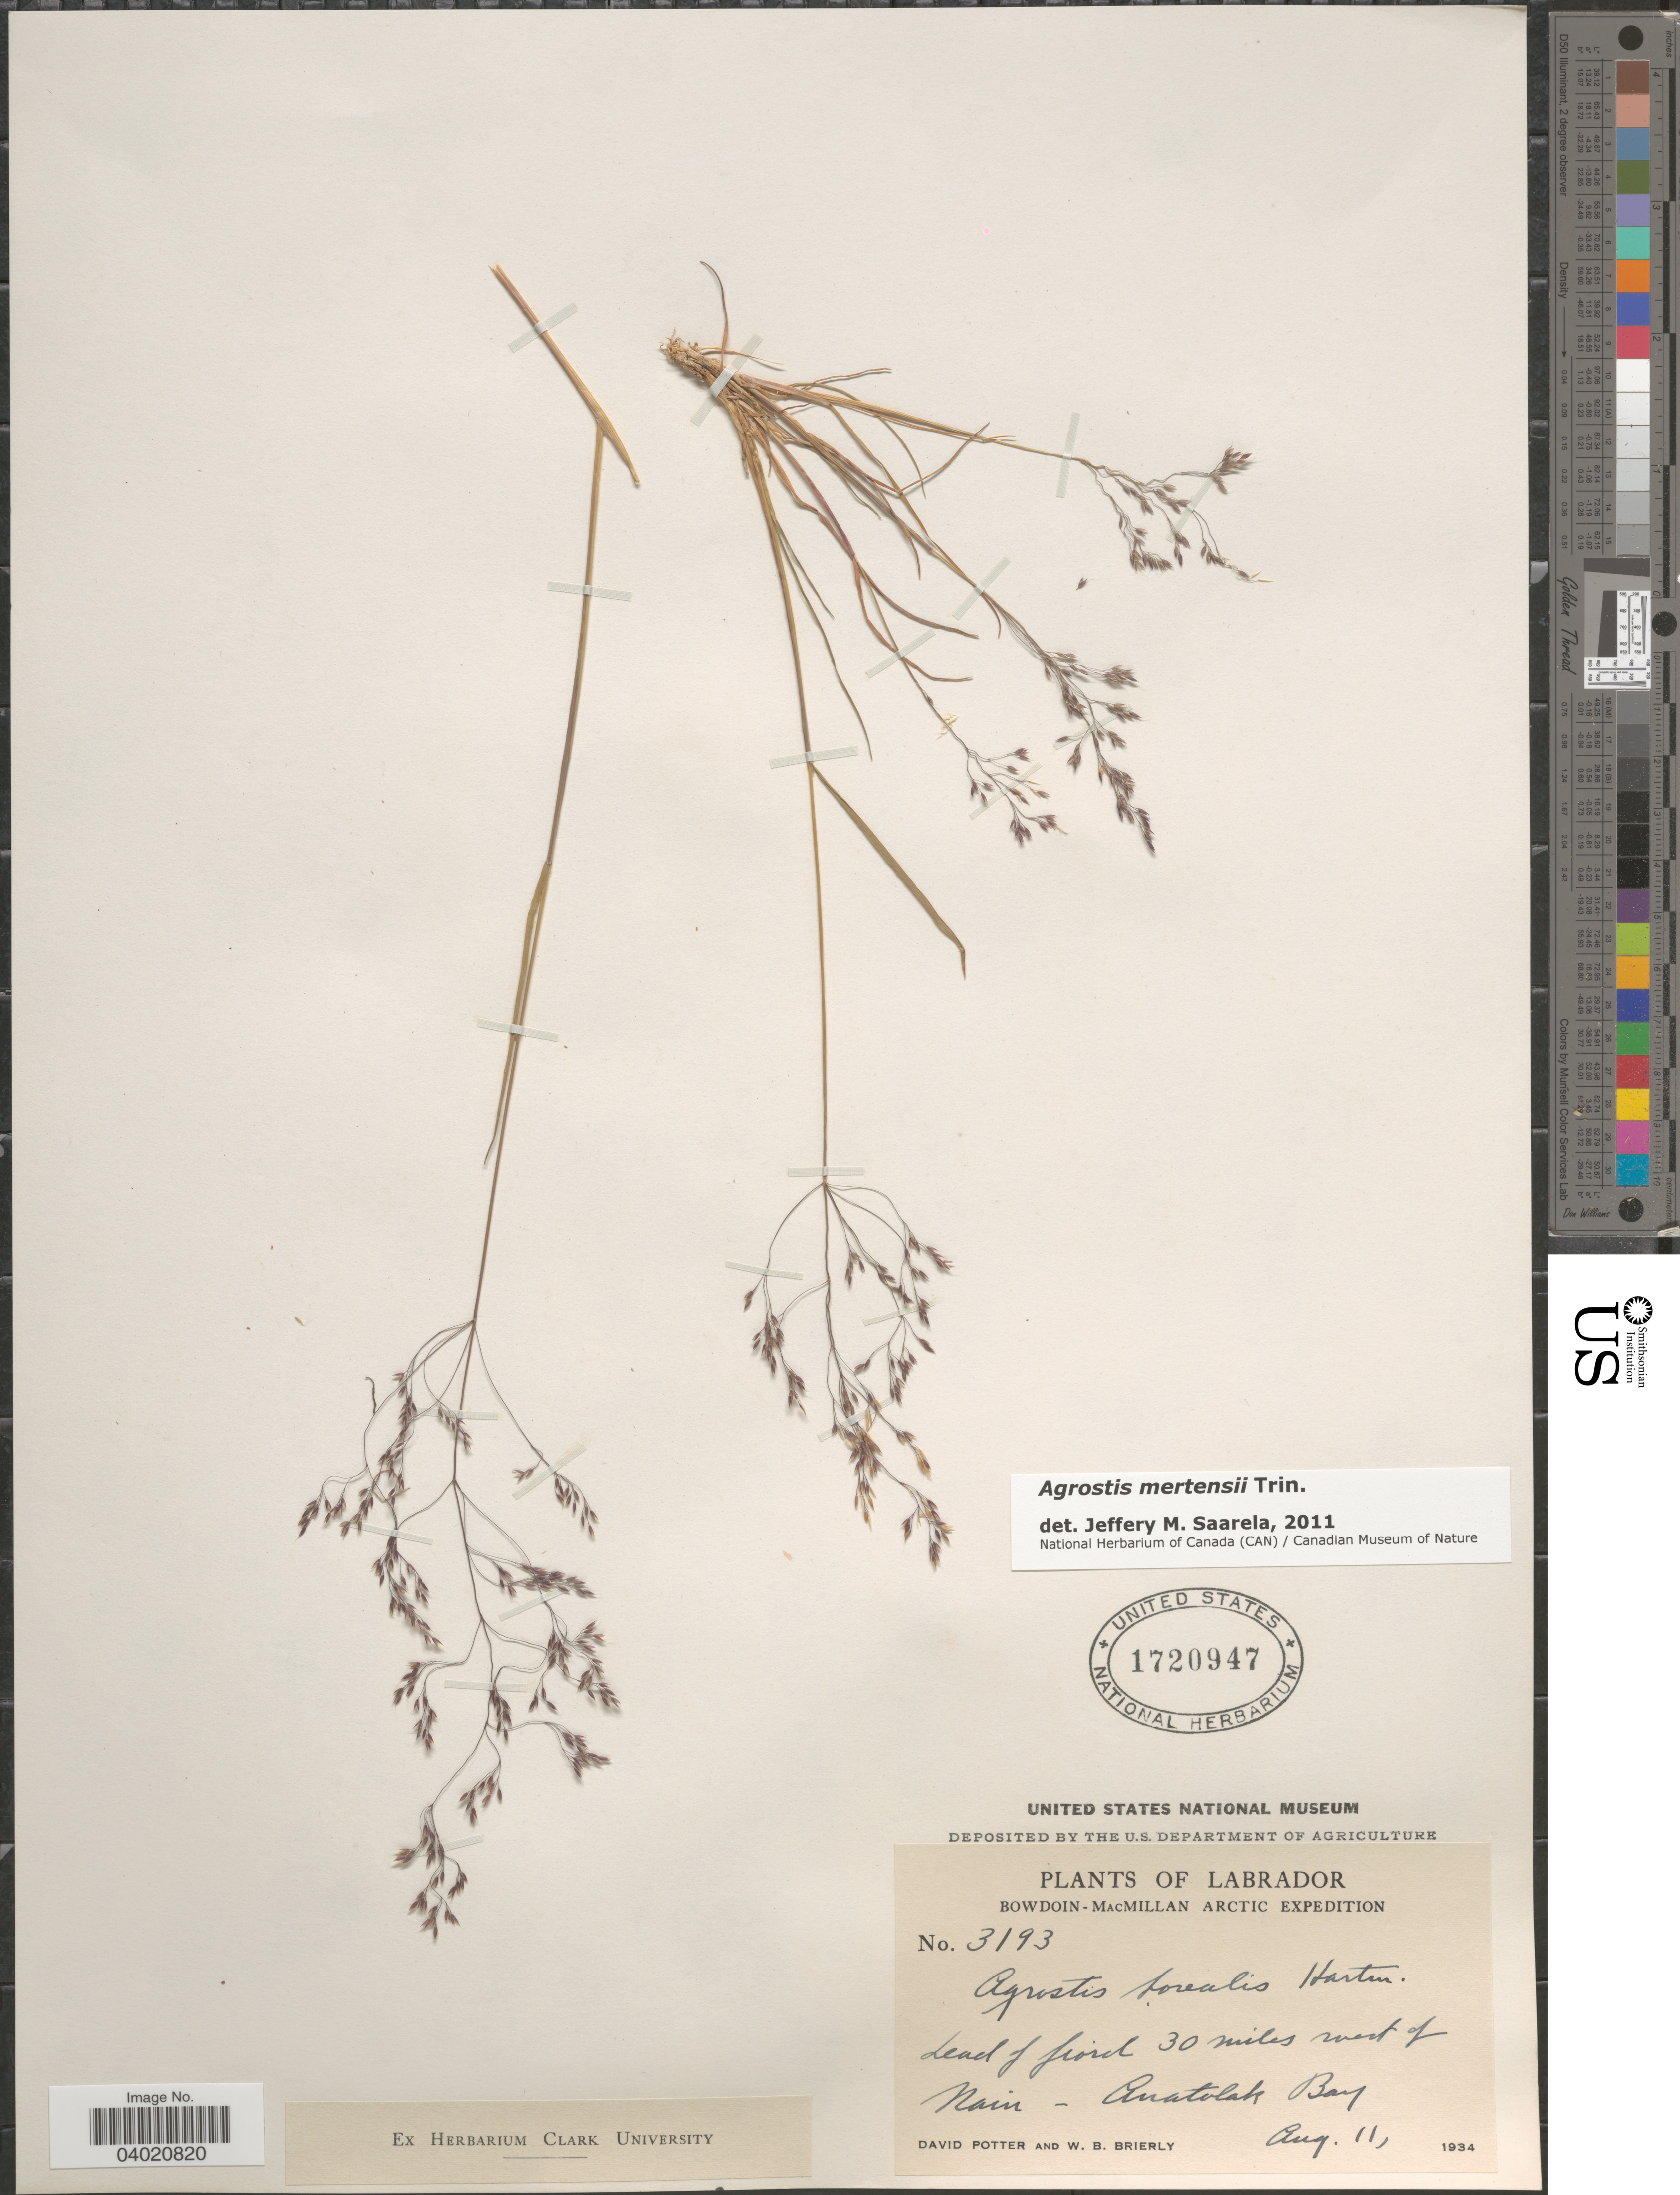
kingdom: Plantae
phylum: Tracheophyta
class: Liliopsida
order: Poales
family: Poaceae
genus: Agrostis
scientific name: Agrostis mertensii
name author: Trin.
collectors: D. Potter & W. Brierly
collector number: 3193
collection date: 1934-08-11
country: Canada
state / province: Newfoundland and Labrador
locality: Labrador. Head of Fiord 30 miles west of Nain - Anaktalak Bay.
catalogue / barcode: US 1720947